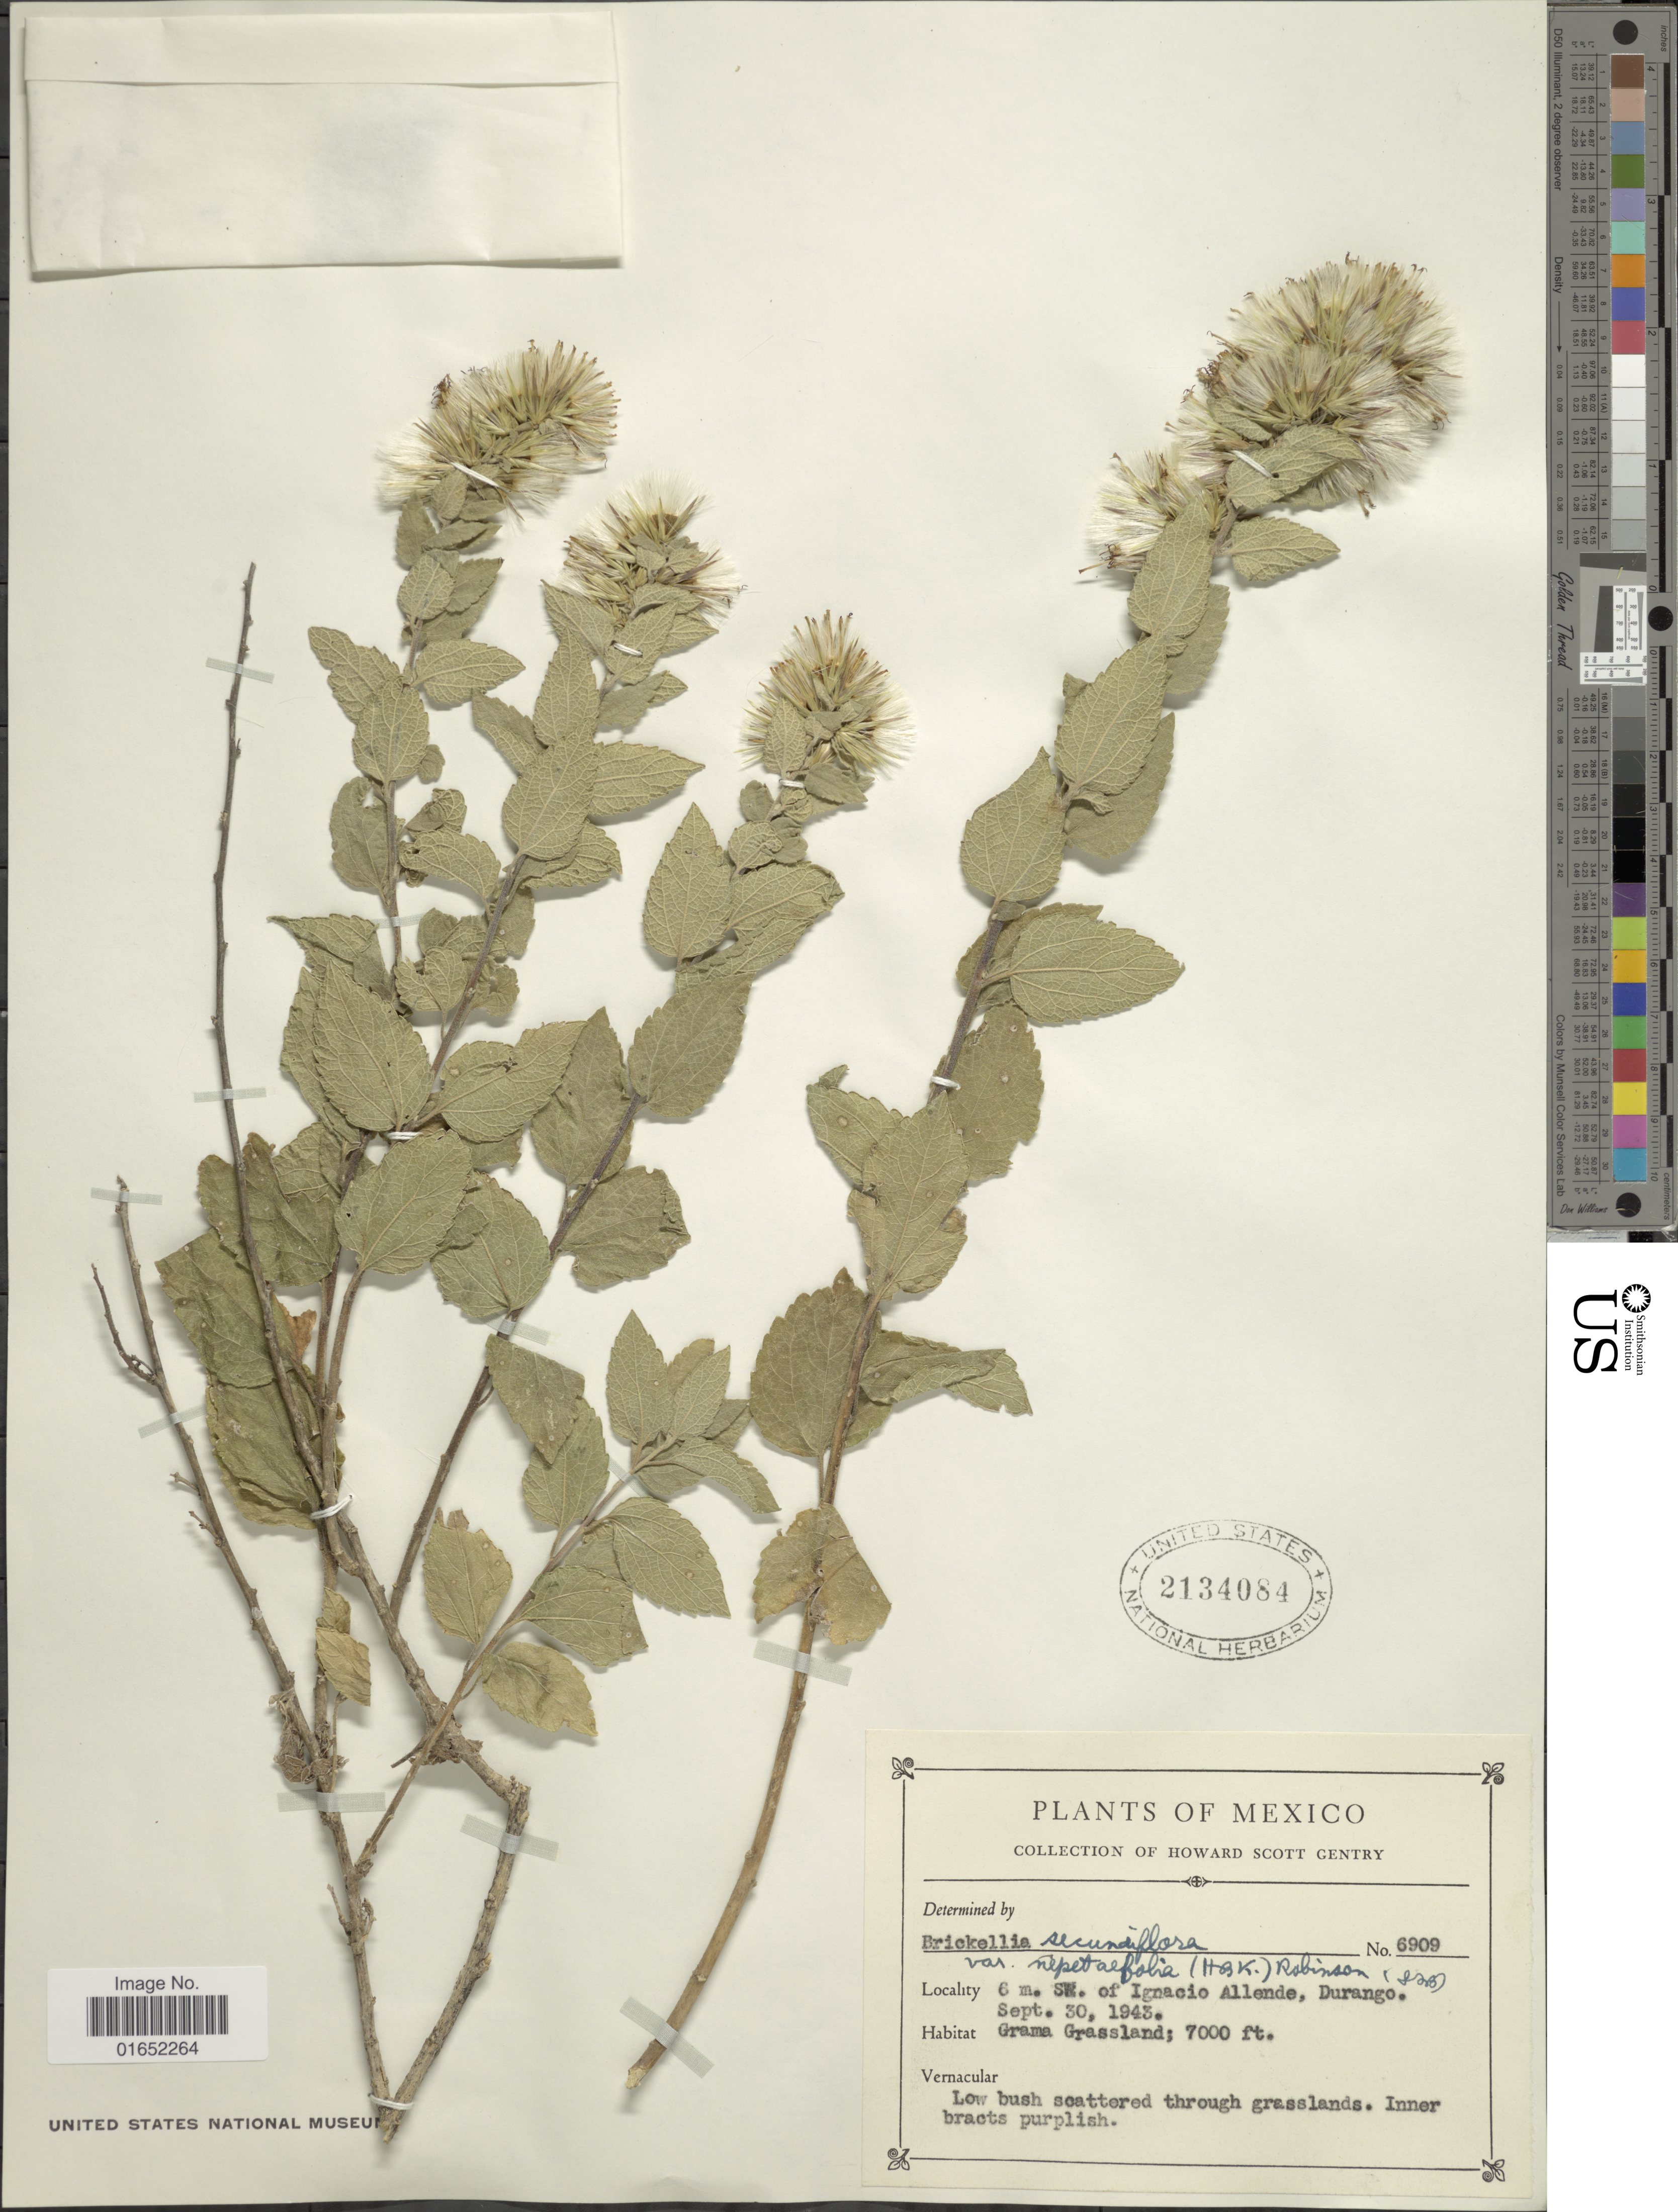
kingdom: Plantae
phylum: Tracheophyta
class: Magnoliopsida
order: Asterales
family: Asteraceae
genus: Brickellia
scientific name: Brickellia secundiflora var. nepetifolia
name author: (Kunth) B.L. Rob.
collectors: H. S. Gentry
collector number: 6909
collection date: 1943-09-30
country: Mexico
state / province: Durango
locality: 6 m. SW. of Ignacia Allende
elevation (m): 2134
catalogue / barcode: US 2134084